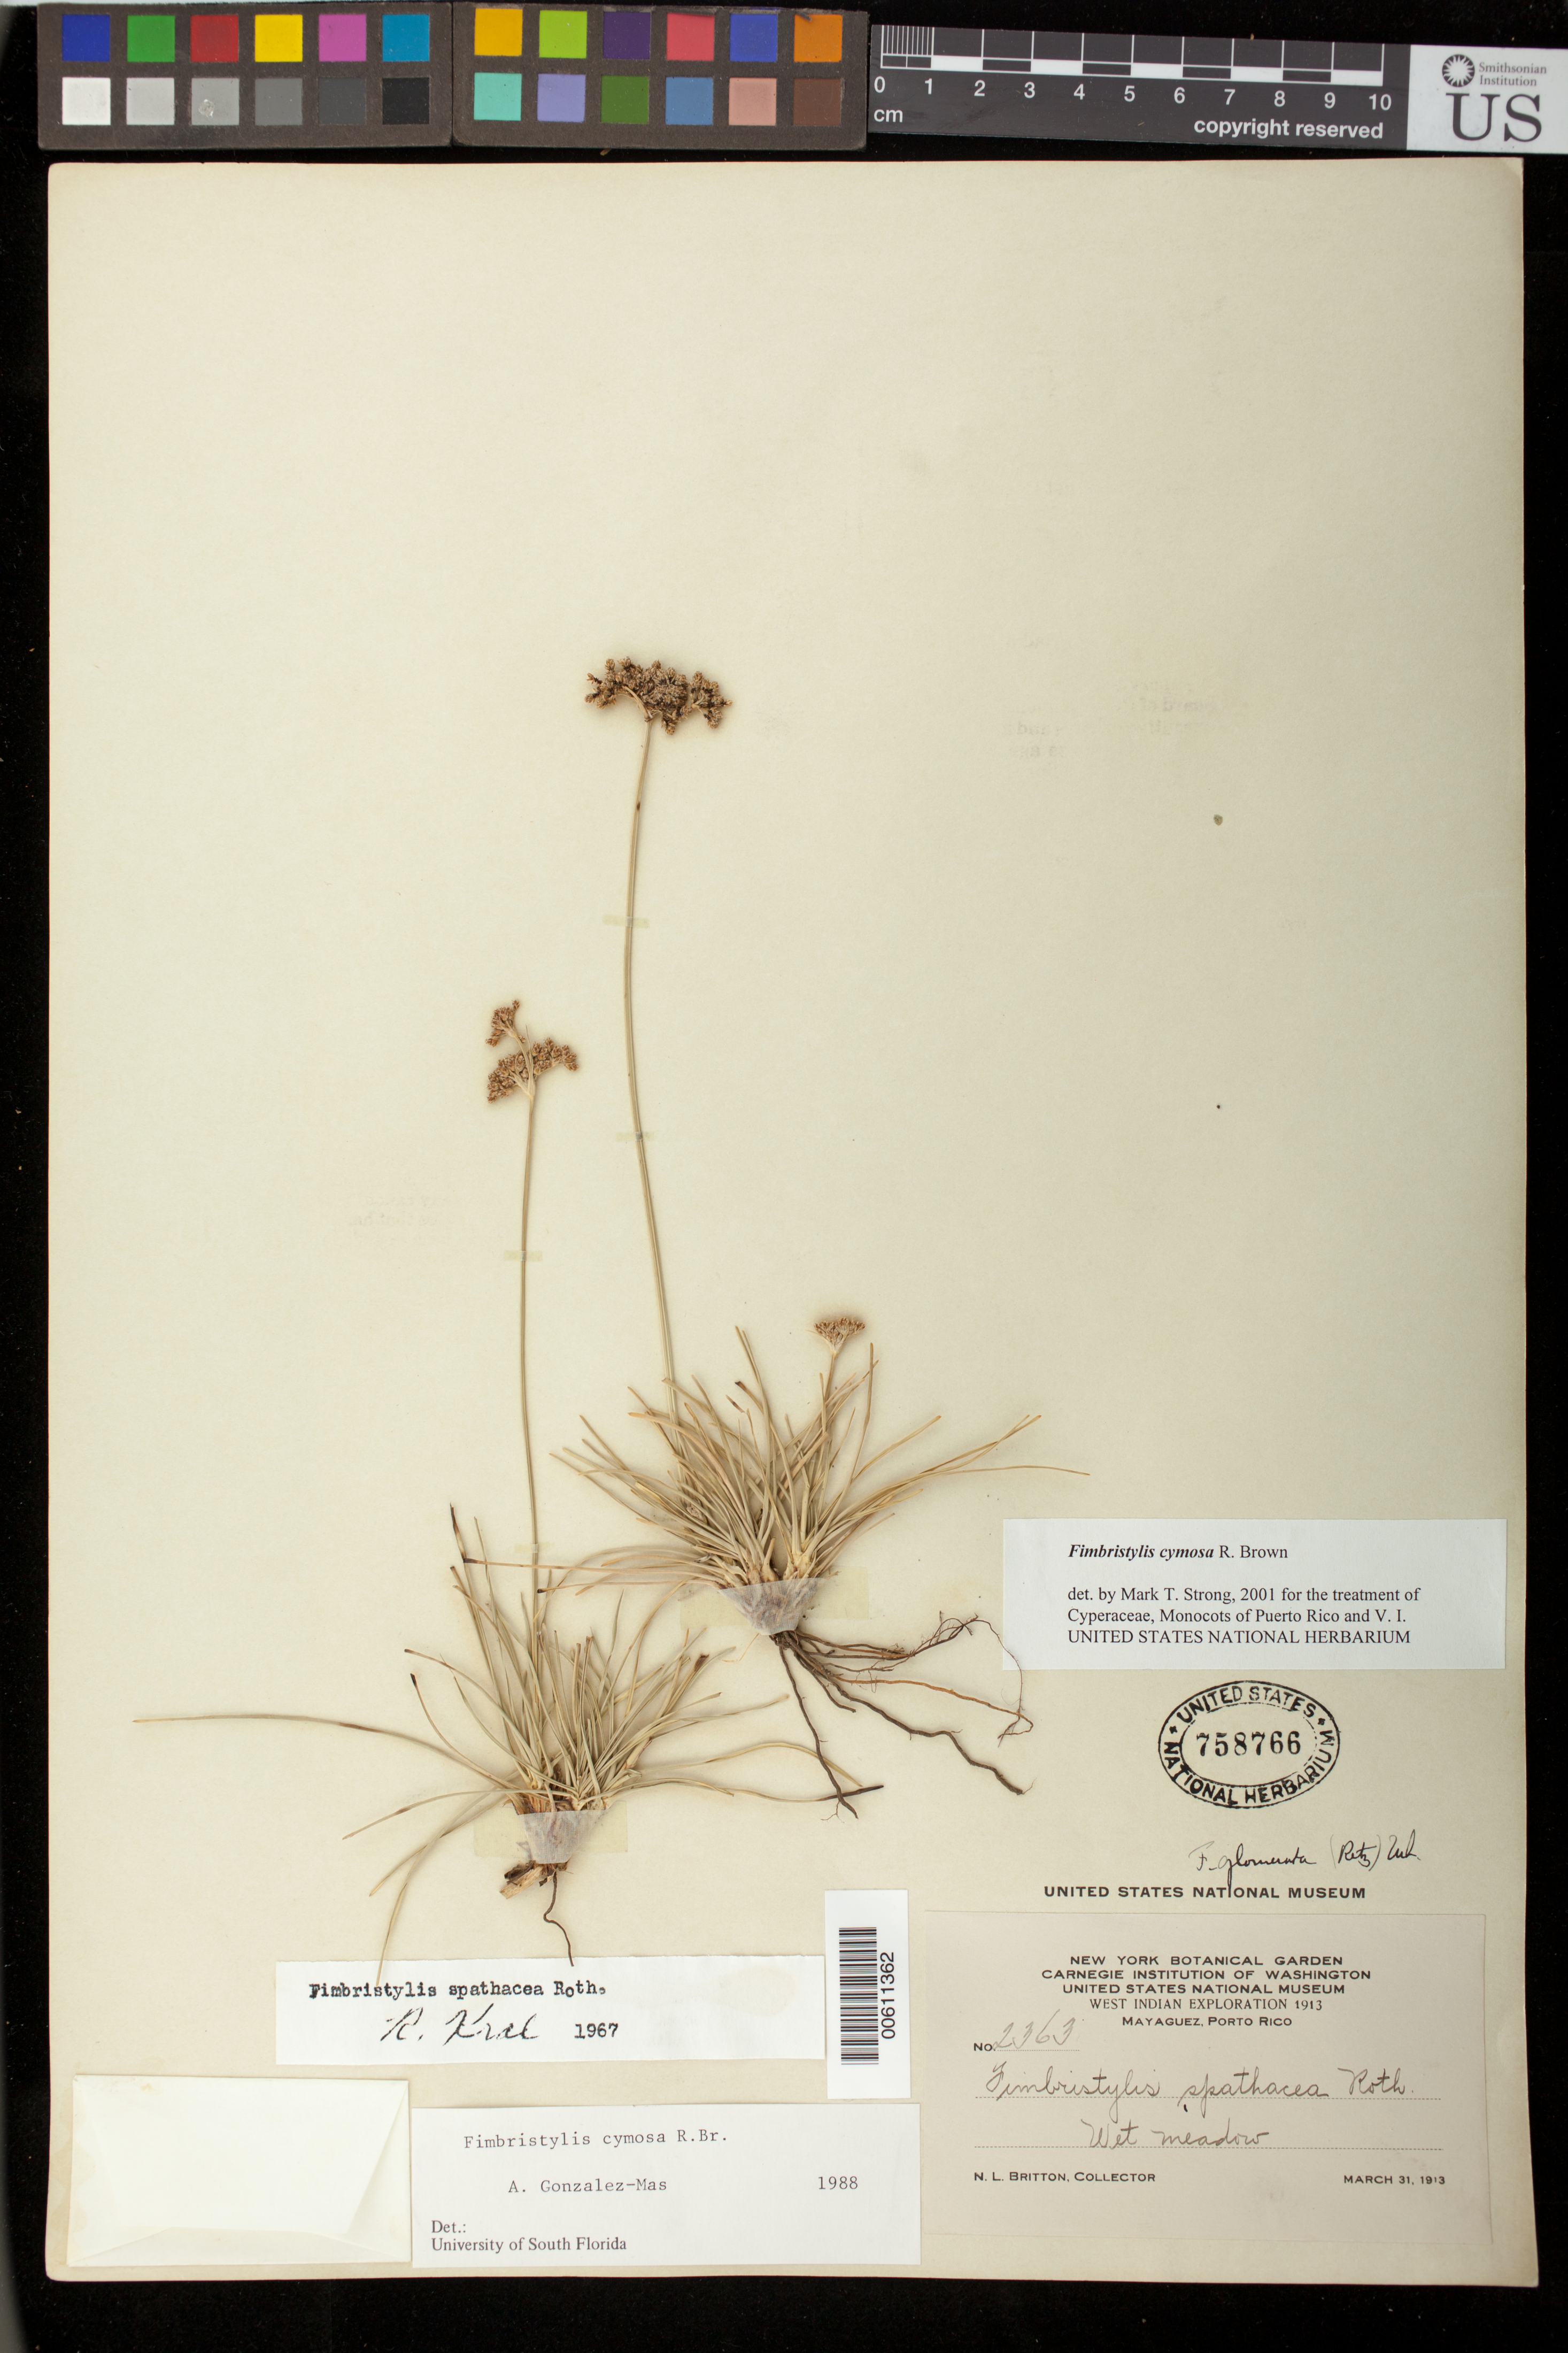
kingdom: Plantae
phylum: Tracheophyta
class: Liliopsida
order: Poales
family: Cyperaceae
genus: Fimbristylis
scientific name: Fimbristylis cymosa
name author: R. Br.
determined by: Strong, Mark T., (BOT), Smithsonian Institution - National Museum of Natural History (UNITED STATES)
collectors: N. Britton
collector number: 2363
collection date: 1913-03-31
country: Puerto Rico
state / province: Mayagüez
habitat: Wet meadow.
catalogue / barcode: US 758766